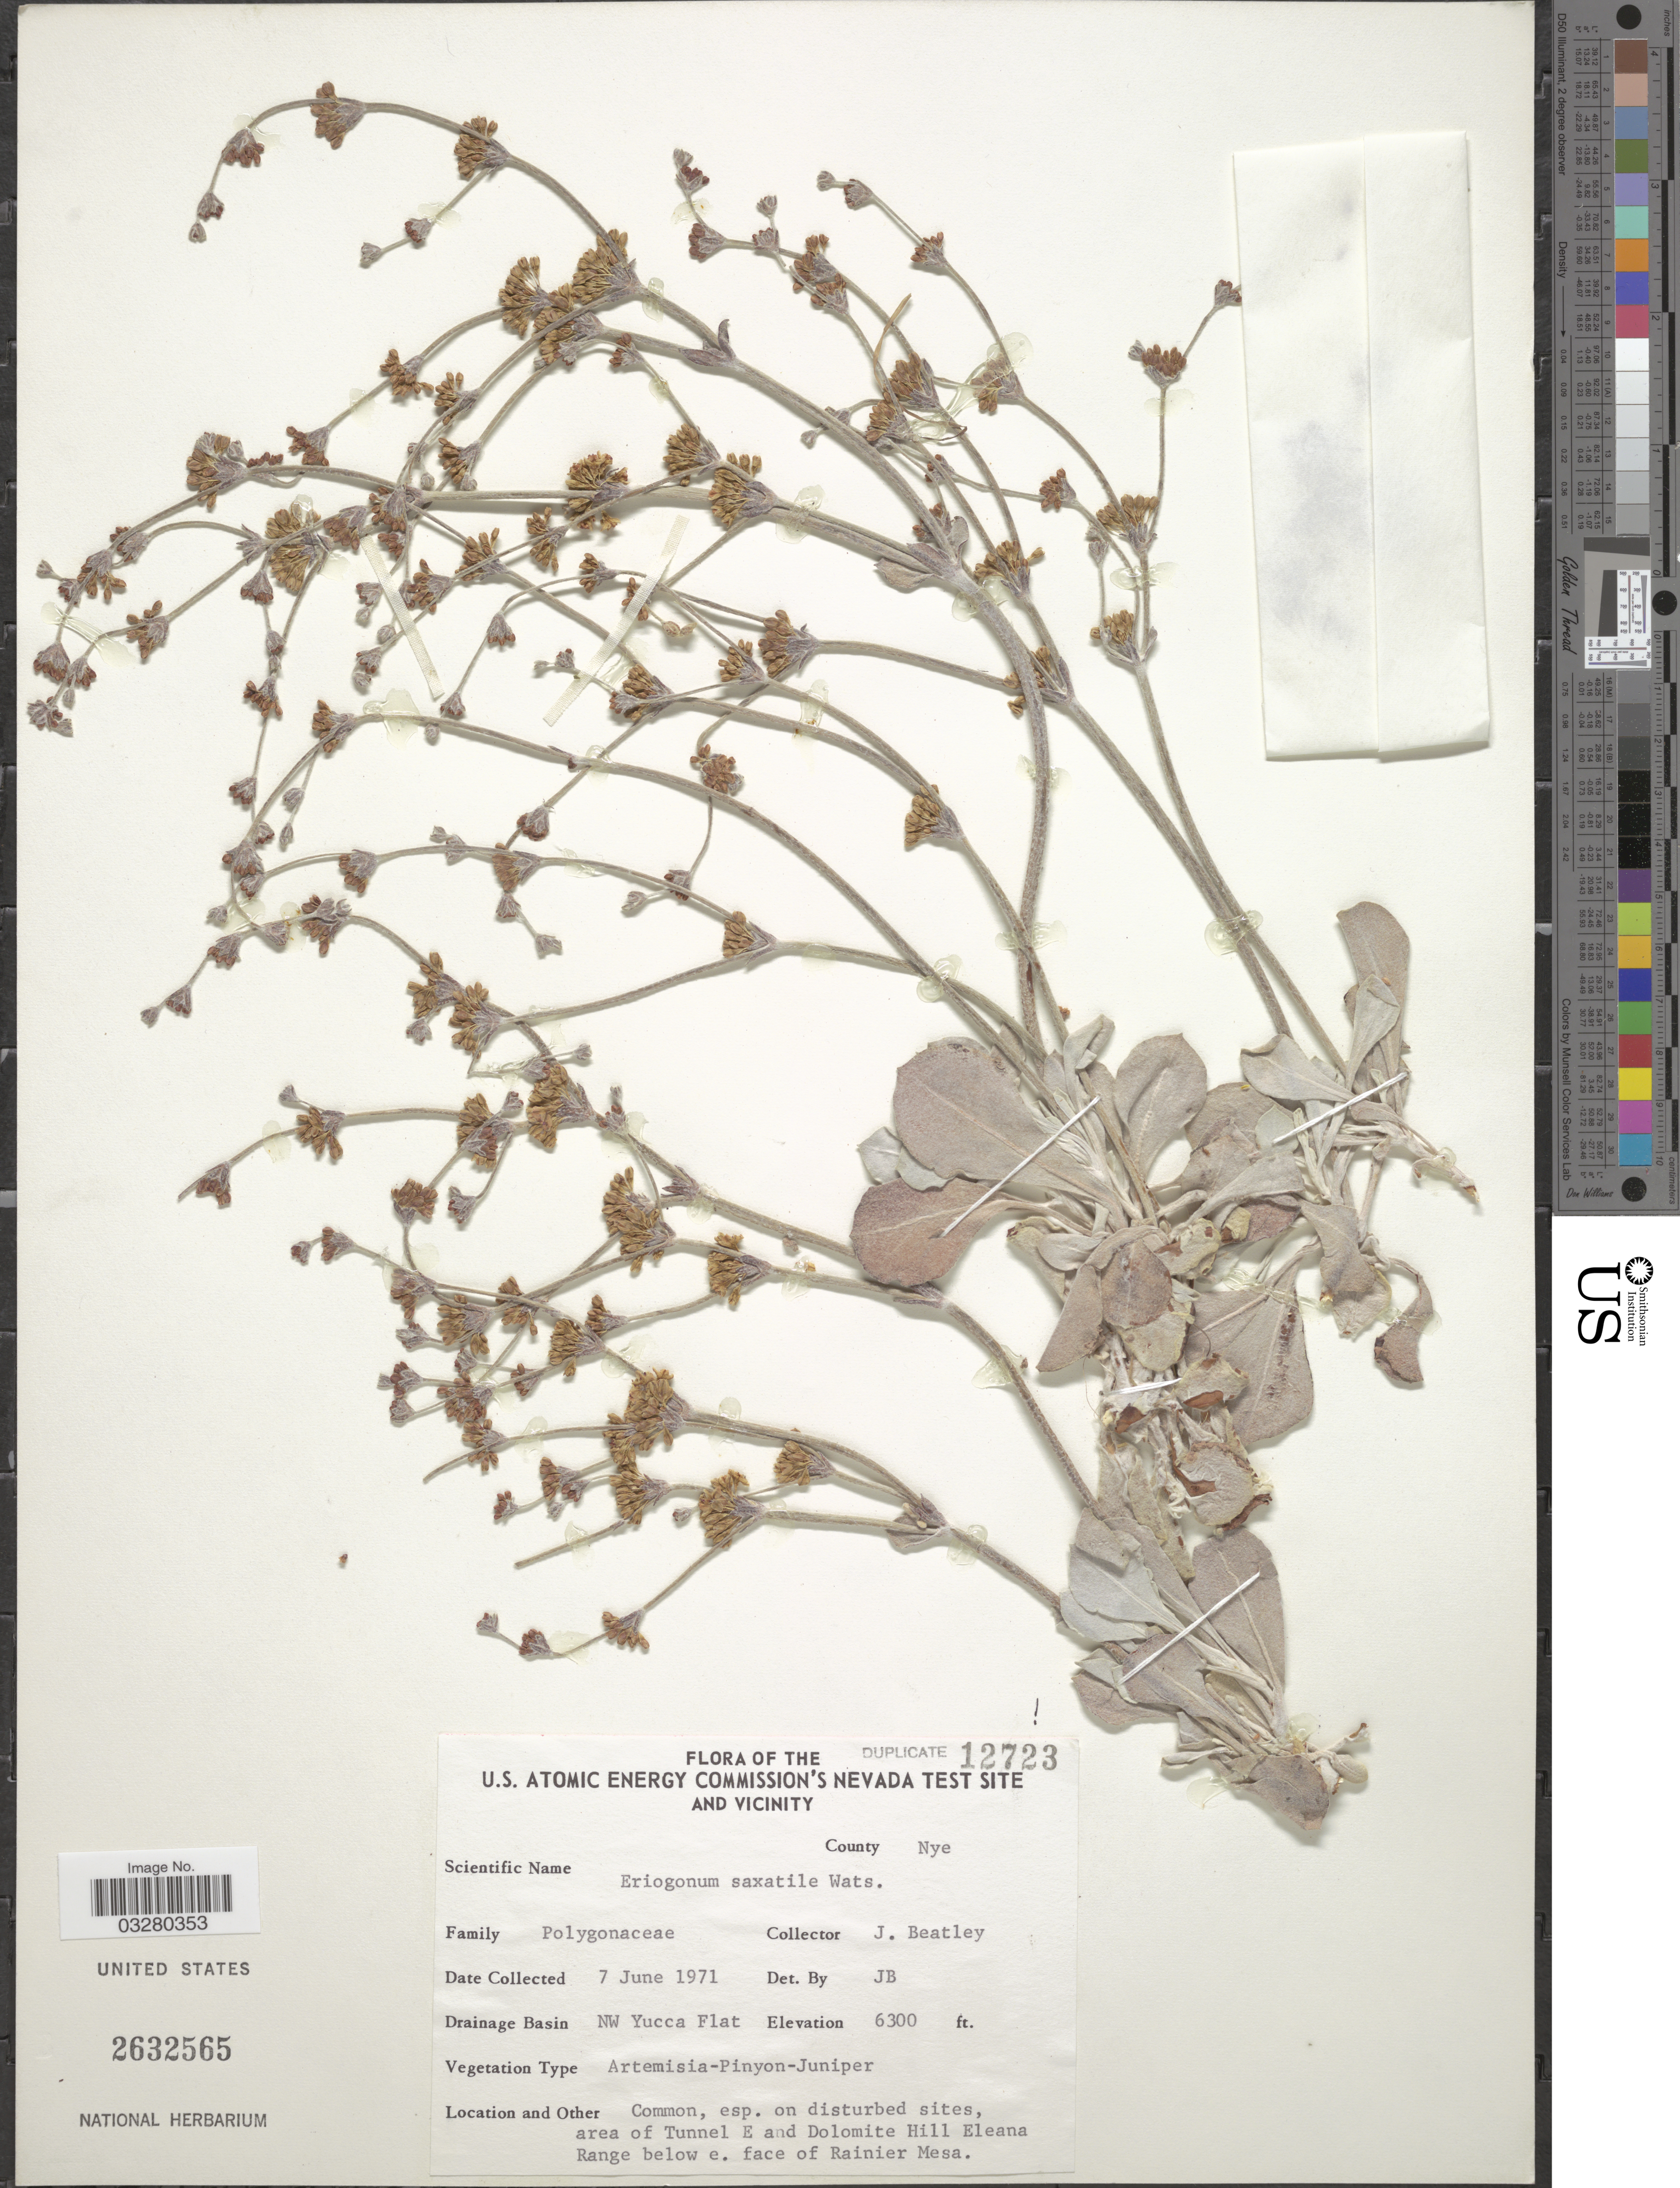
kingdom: Plantae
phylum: Tracheophyta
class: Magnoliopsida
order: Caryophyllales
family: Polygonaceae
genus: Eriogonum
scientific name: Eriogonum saxatile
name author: S. Watson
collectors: J. C. Beatley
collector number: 12723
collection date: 1971-06-07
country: United States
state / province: Nevada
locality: U.S. Atomic Energy Commission's Nevada Test Site and Vicinity. County Nye. Drainage Basin NW Yucca Flat. Area of Tunnel E and Dolomite Hill Eleana Range below e. face of Rainier Mesa.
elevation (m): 1920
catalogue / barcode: US 2632565